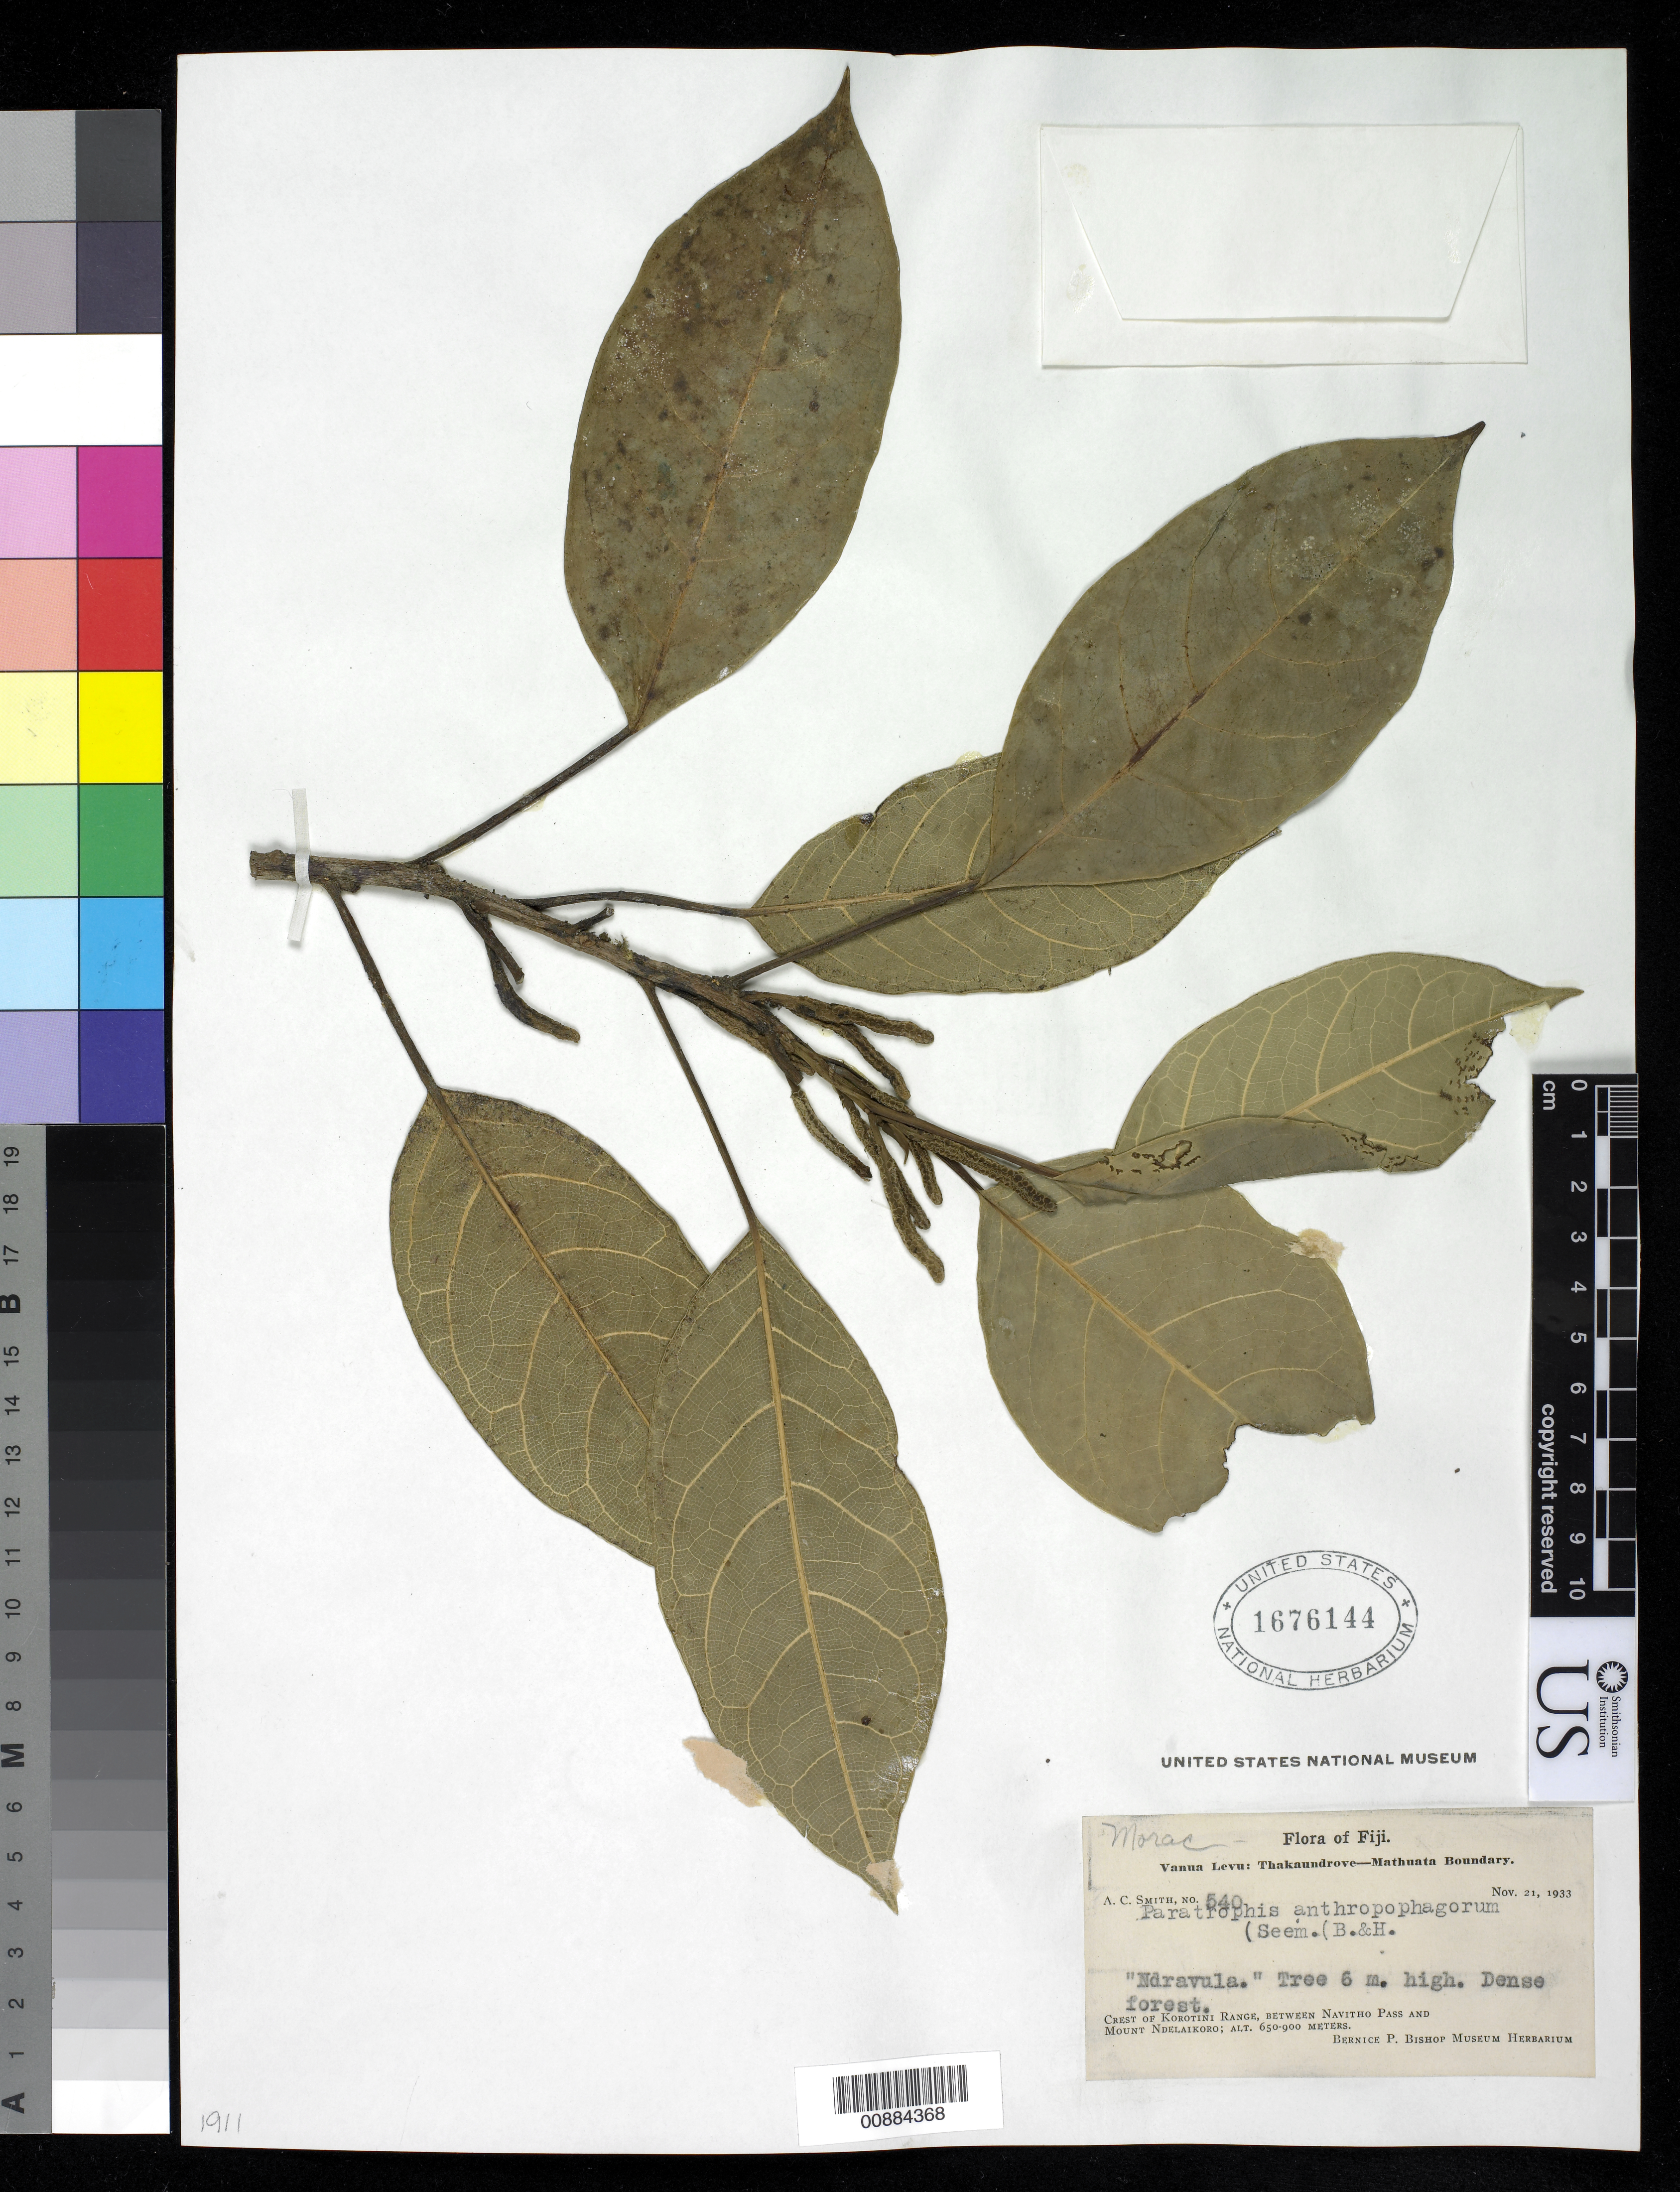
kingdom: Plantae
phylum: Tracheophyta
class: Magnoliopsida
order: Rosales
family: Moraceae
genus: Paratrophis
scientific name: Paratrophis anthropophagorum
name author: (Seem.) Benth. & Hook. f. ex Drake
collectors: C. A. Smith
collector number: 540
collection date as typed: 21 Nov 1933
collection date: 1933-11-21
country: Fiji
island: Vanua Levu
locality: Vanua Levu: Thakaundrove--Mathuata Boundary. Crest of Korotini Range, between Navitho Pass and Mount Ndelaikoro.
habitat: Dense forest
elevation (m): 650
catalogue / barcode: US 1676144